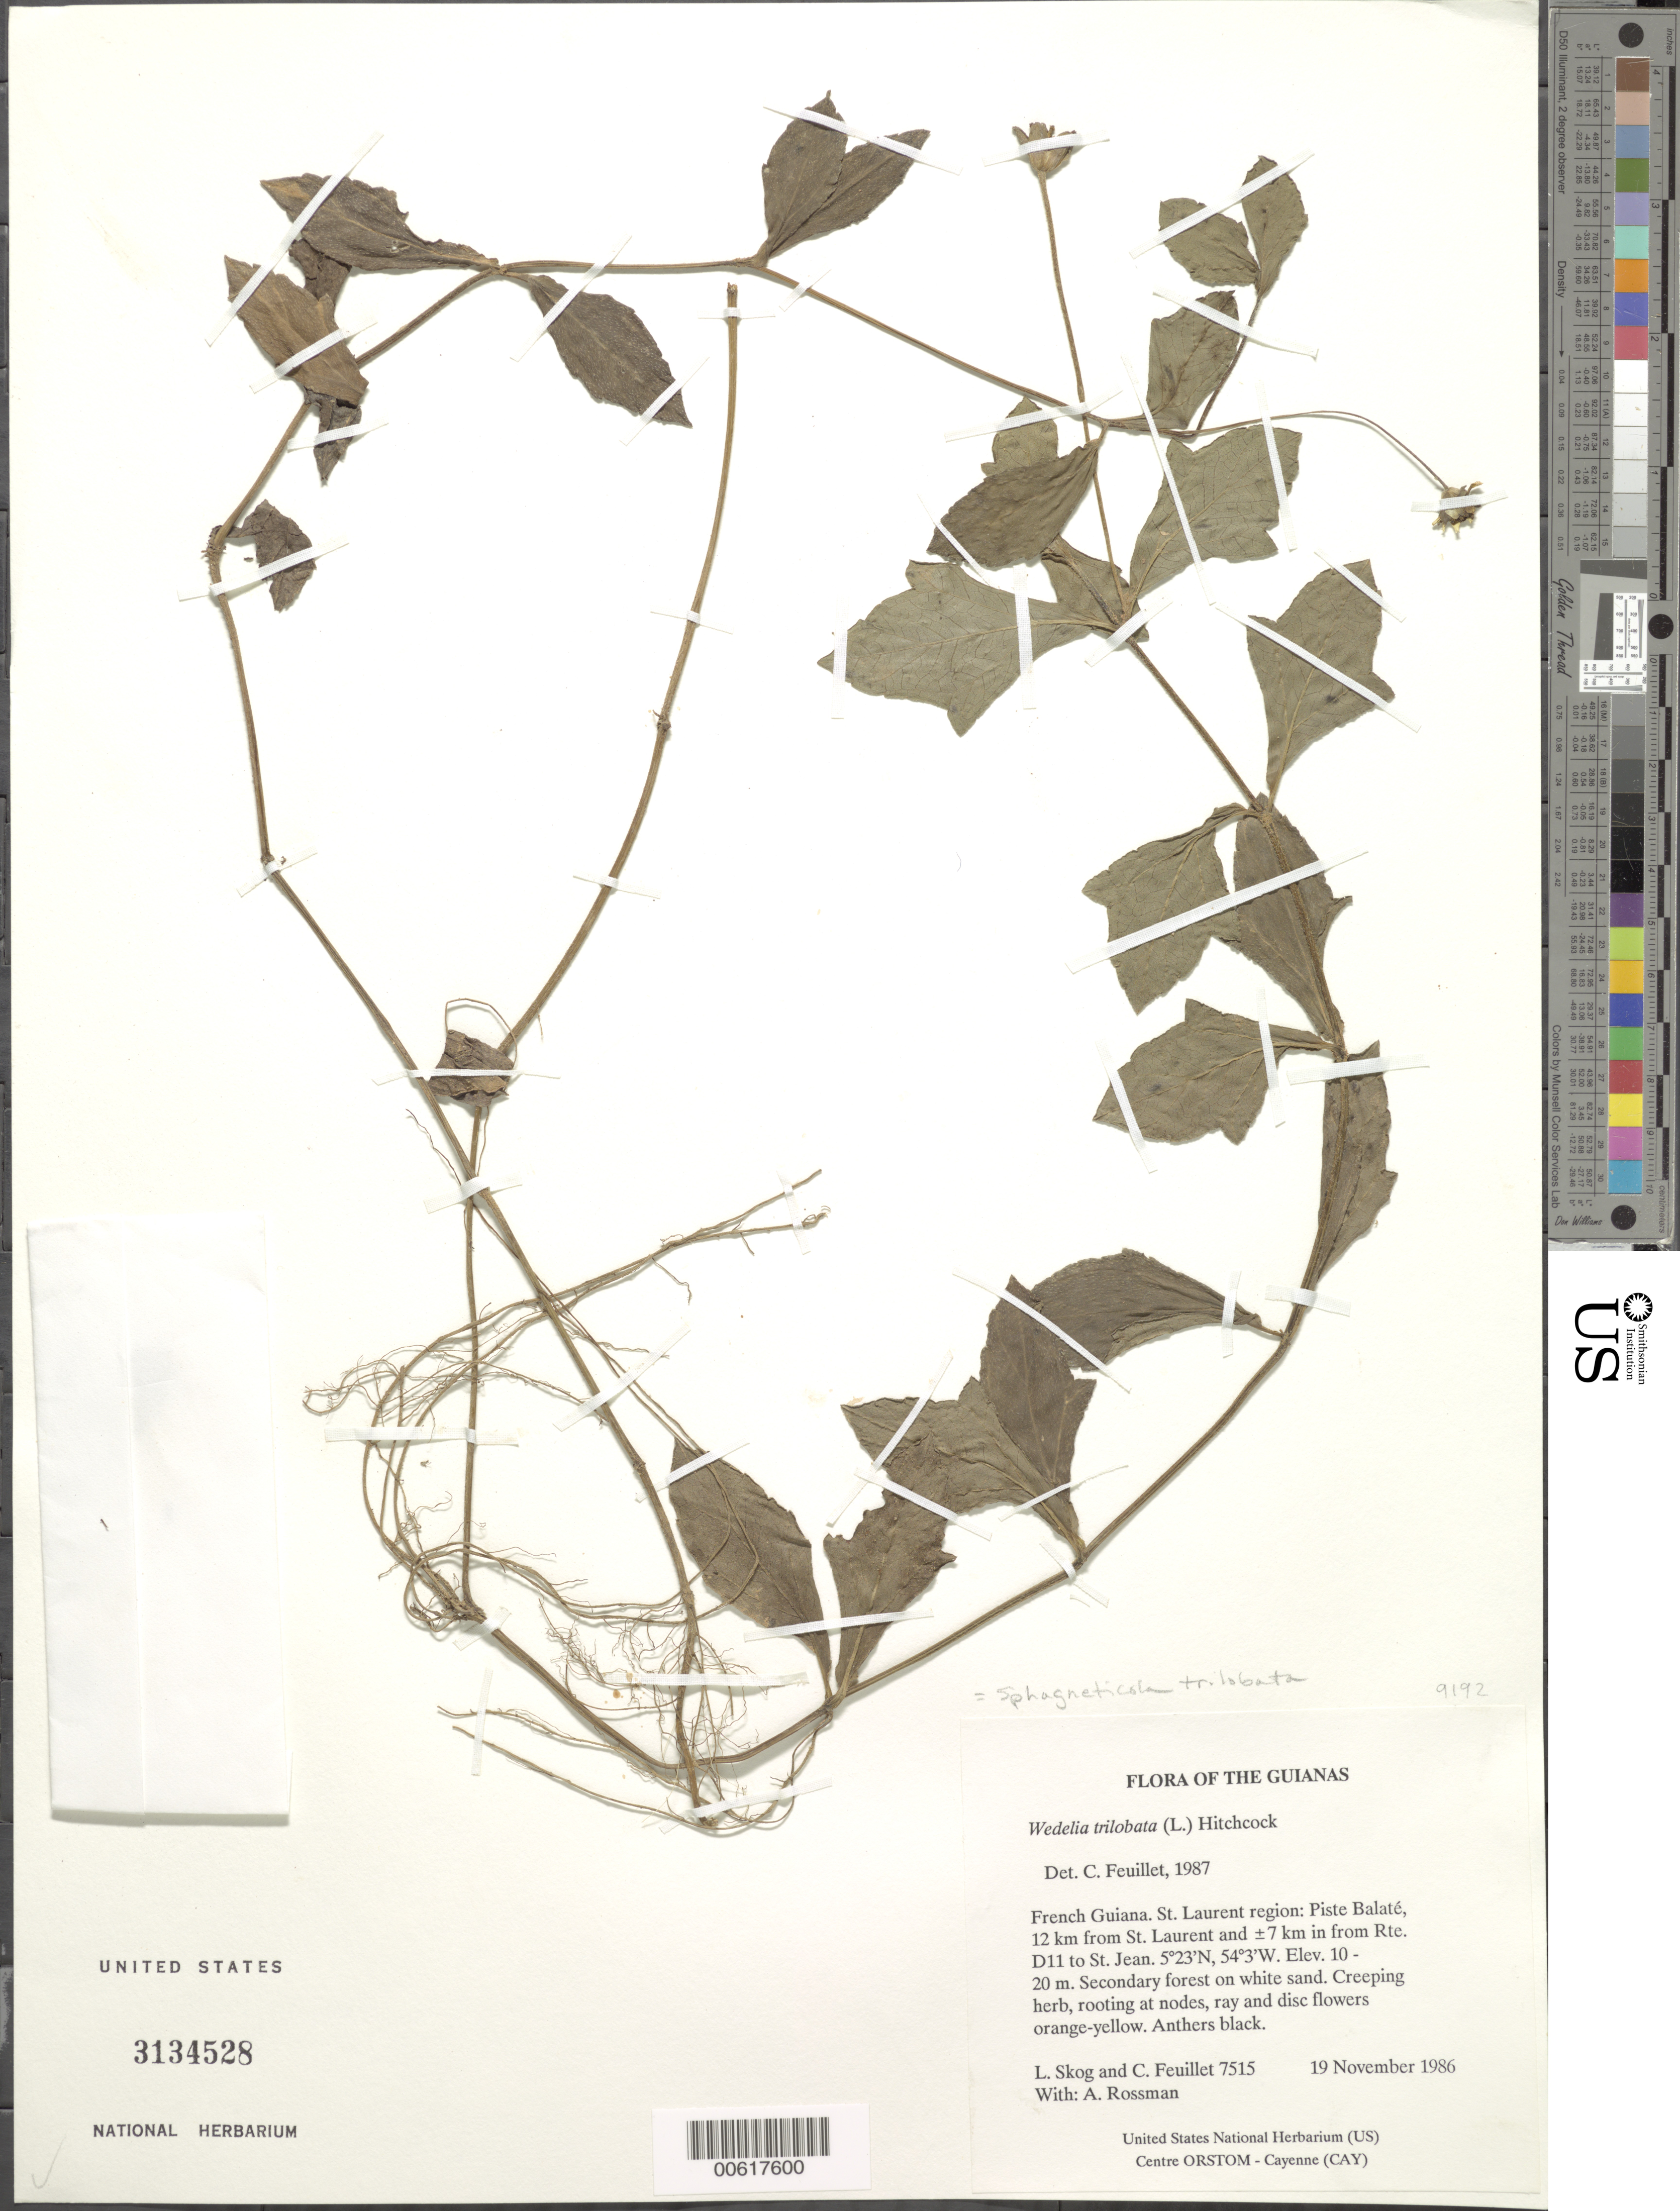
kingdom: Plantae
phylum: Tracheophyta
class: Magnoliopsida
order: Asterales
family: Asteraceae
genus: Wedelia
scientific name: Wedelia trilobata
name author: (L.) Hitchc.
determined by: Feuillet, C.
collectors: L. E. Skog, C. Feuillet & A. Rossman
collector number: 7515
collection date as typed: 19 November 1986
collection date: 1986-11-19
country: French Guiana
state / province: Saint-Laurent-du-Maroni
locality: Piste Balaté, 12 km from St. Laurent and ±7 km in from Rte. D11 to St. Jean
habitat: Secondary forest on white sand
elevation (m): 10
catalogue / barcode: US 3134528